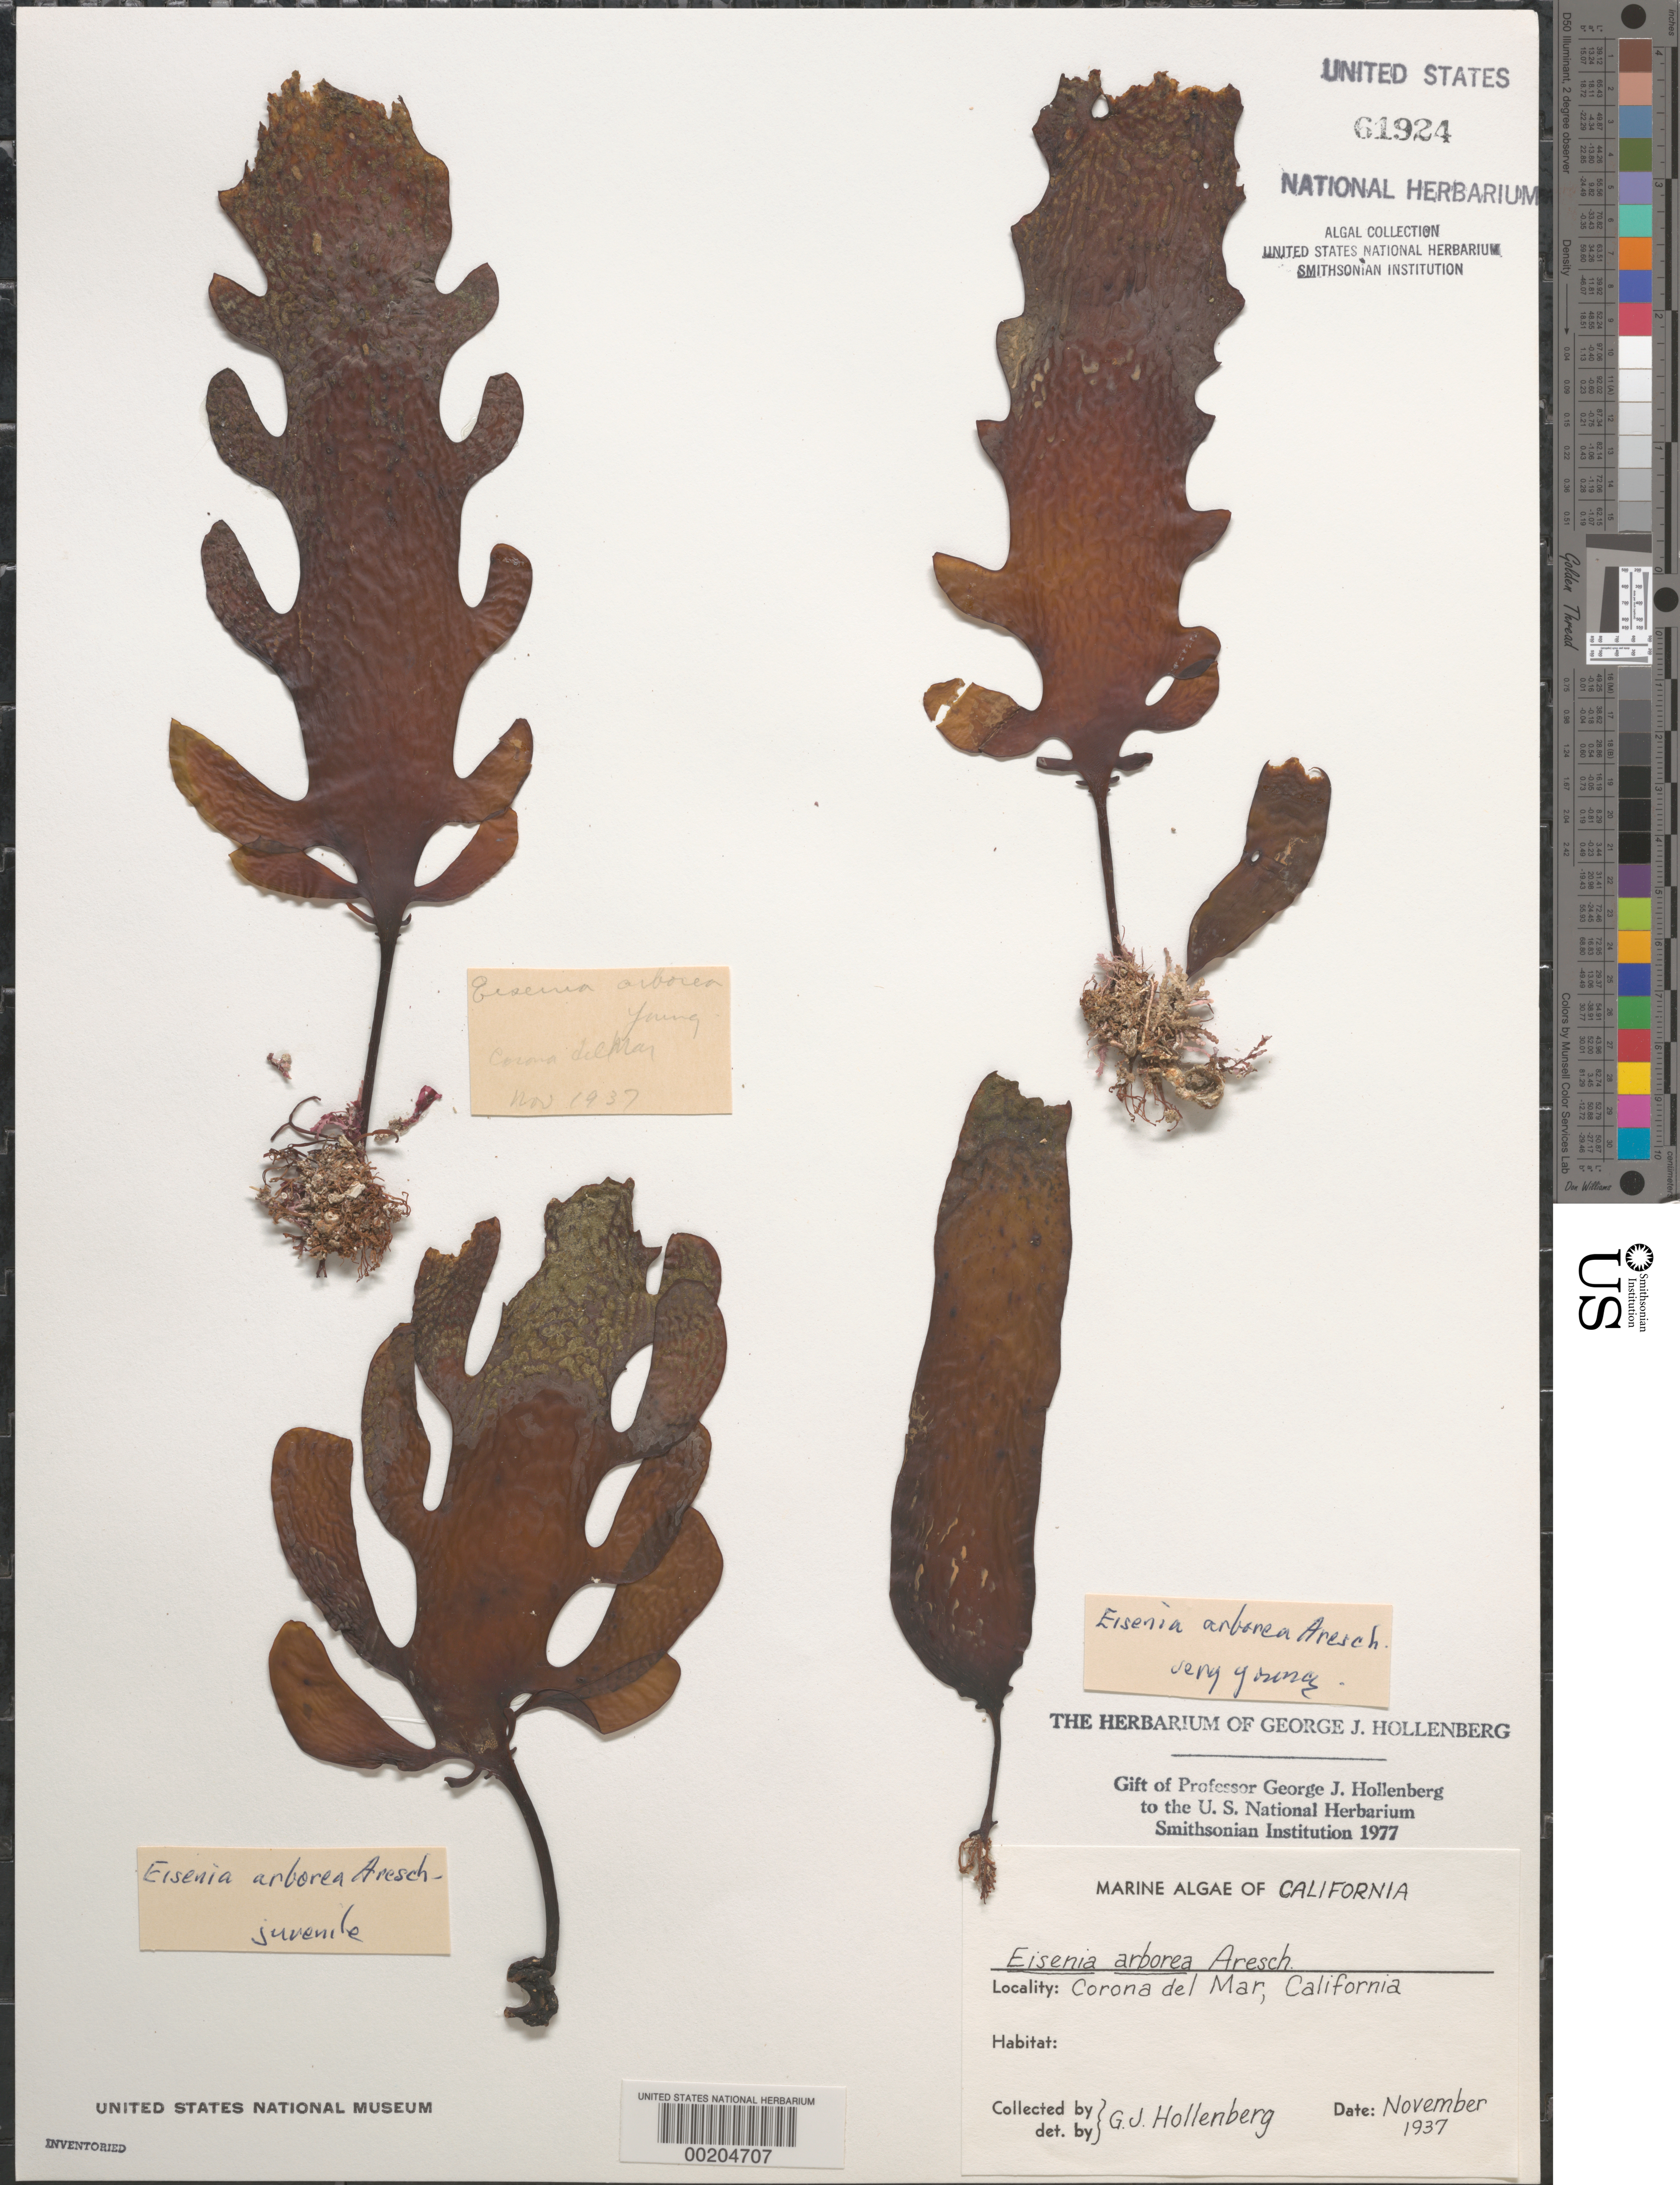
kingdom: Chromista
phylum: Ochrophyta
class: Phaeophyceae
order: Laminariales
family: Lessoniaceae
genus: Eisenia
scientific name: Eisenia arborea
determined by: Hollenberg, George J.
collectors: G. Hollenberg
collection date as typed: Nov 1937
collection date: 1937-11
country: United States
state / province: California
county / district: Orange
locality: Corona del Mar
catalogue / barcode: US 61924